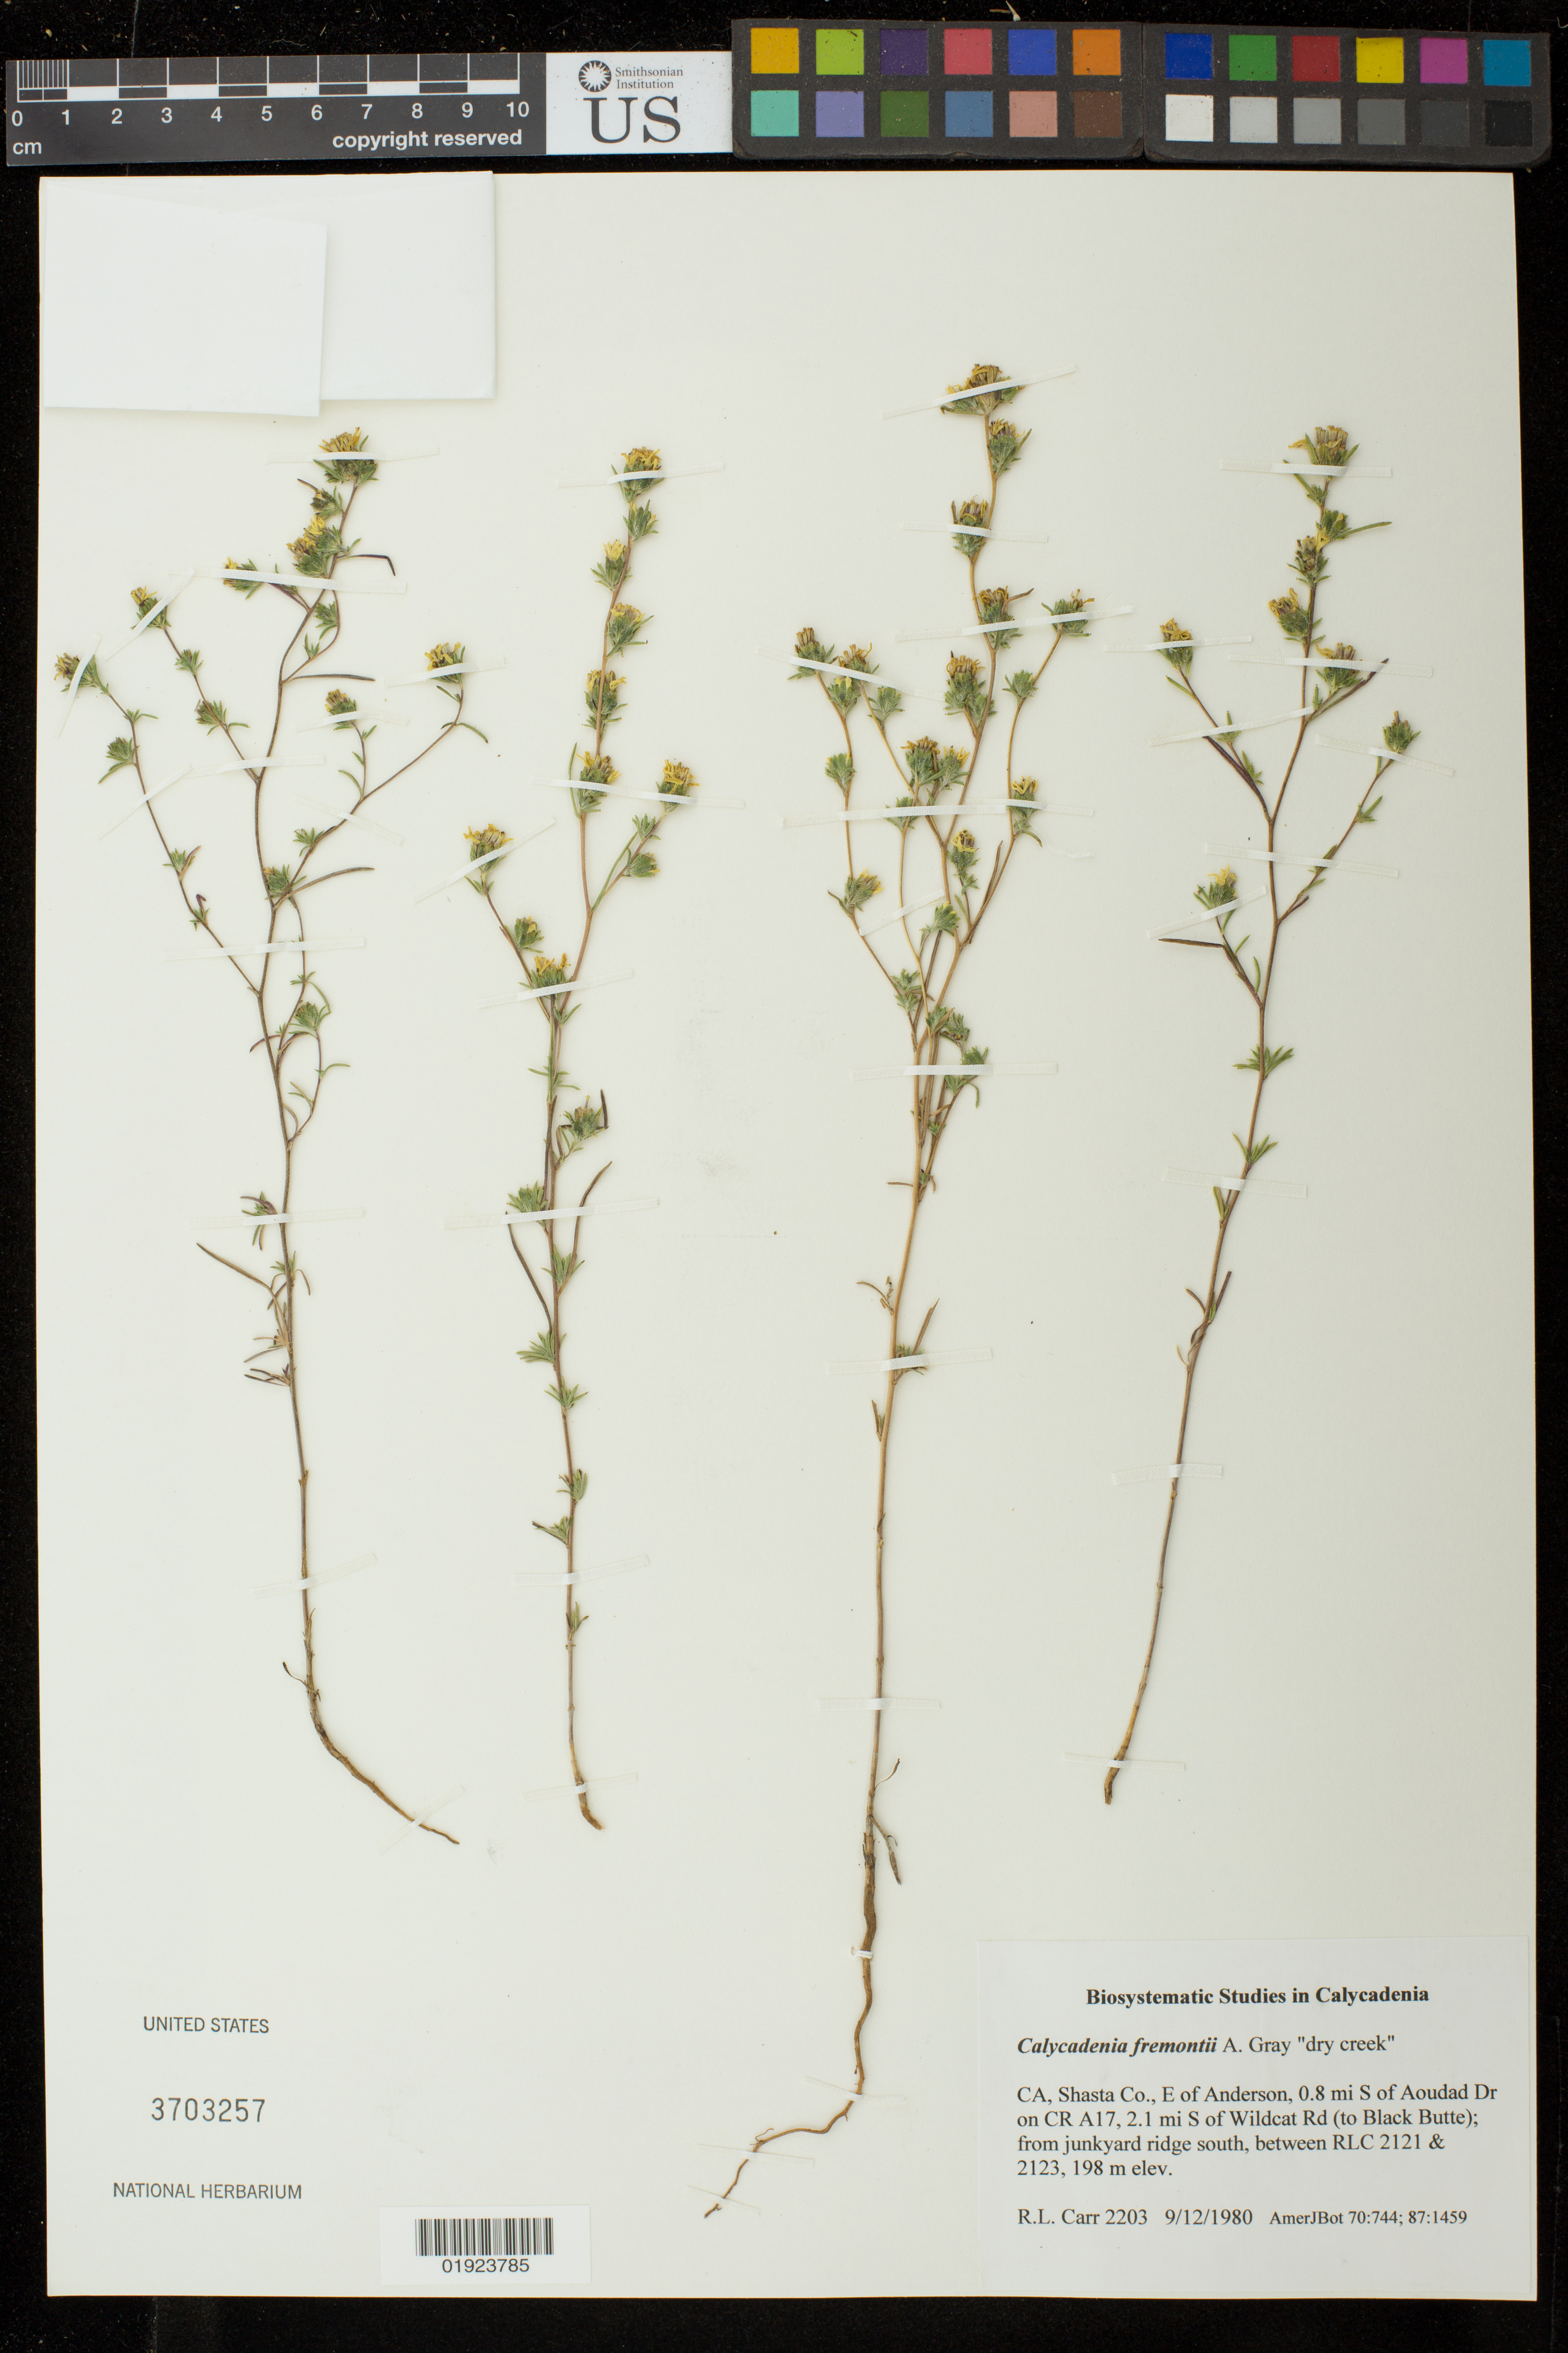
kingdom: Plantae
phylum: Tracheophyta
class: Magnoliopsida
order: Asterales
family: Asteraceae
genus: Calycadenia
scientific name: Calycadenia fremontii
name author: A. Gray in Emory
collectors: R. Carr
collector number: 2203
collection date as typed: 9/12/1980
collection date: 1980-09-12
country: United States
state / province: California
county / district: Shasta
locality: E of Anderson, 0.8 mi S of Aoudad Dr on CR A17, 2.1 mi S of Wildcat Rd (to Black Butte); from junkyard ridge south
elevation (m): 198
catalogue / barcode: US 3703257